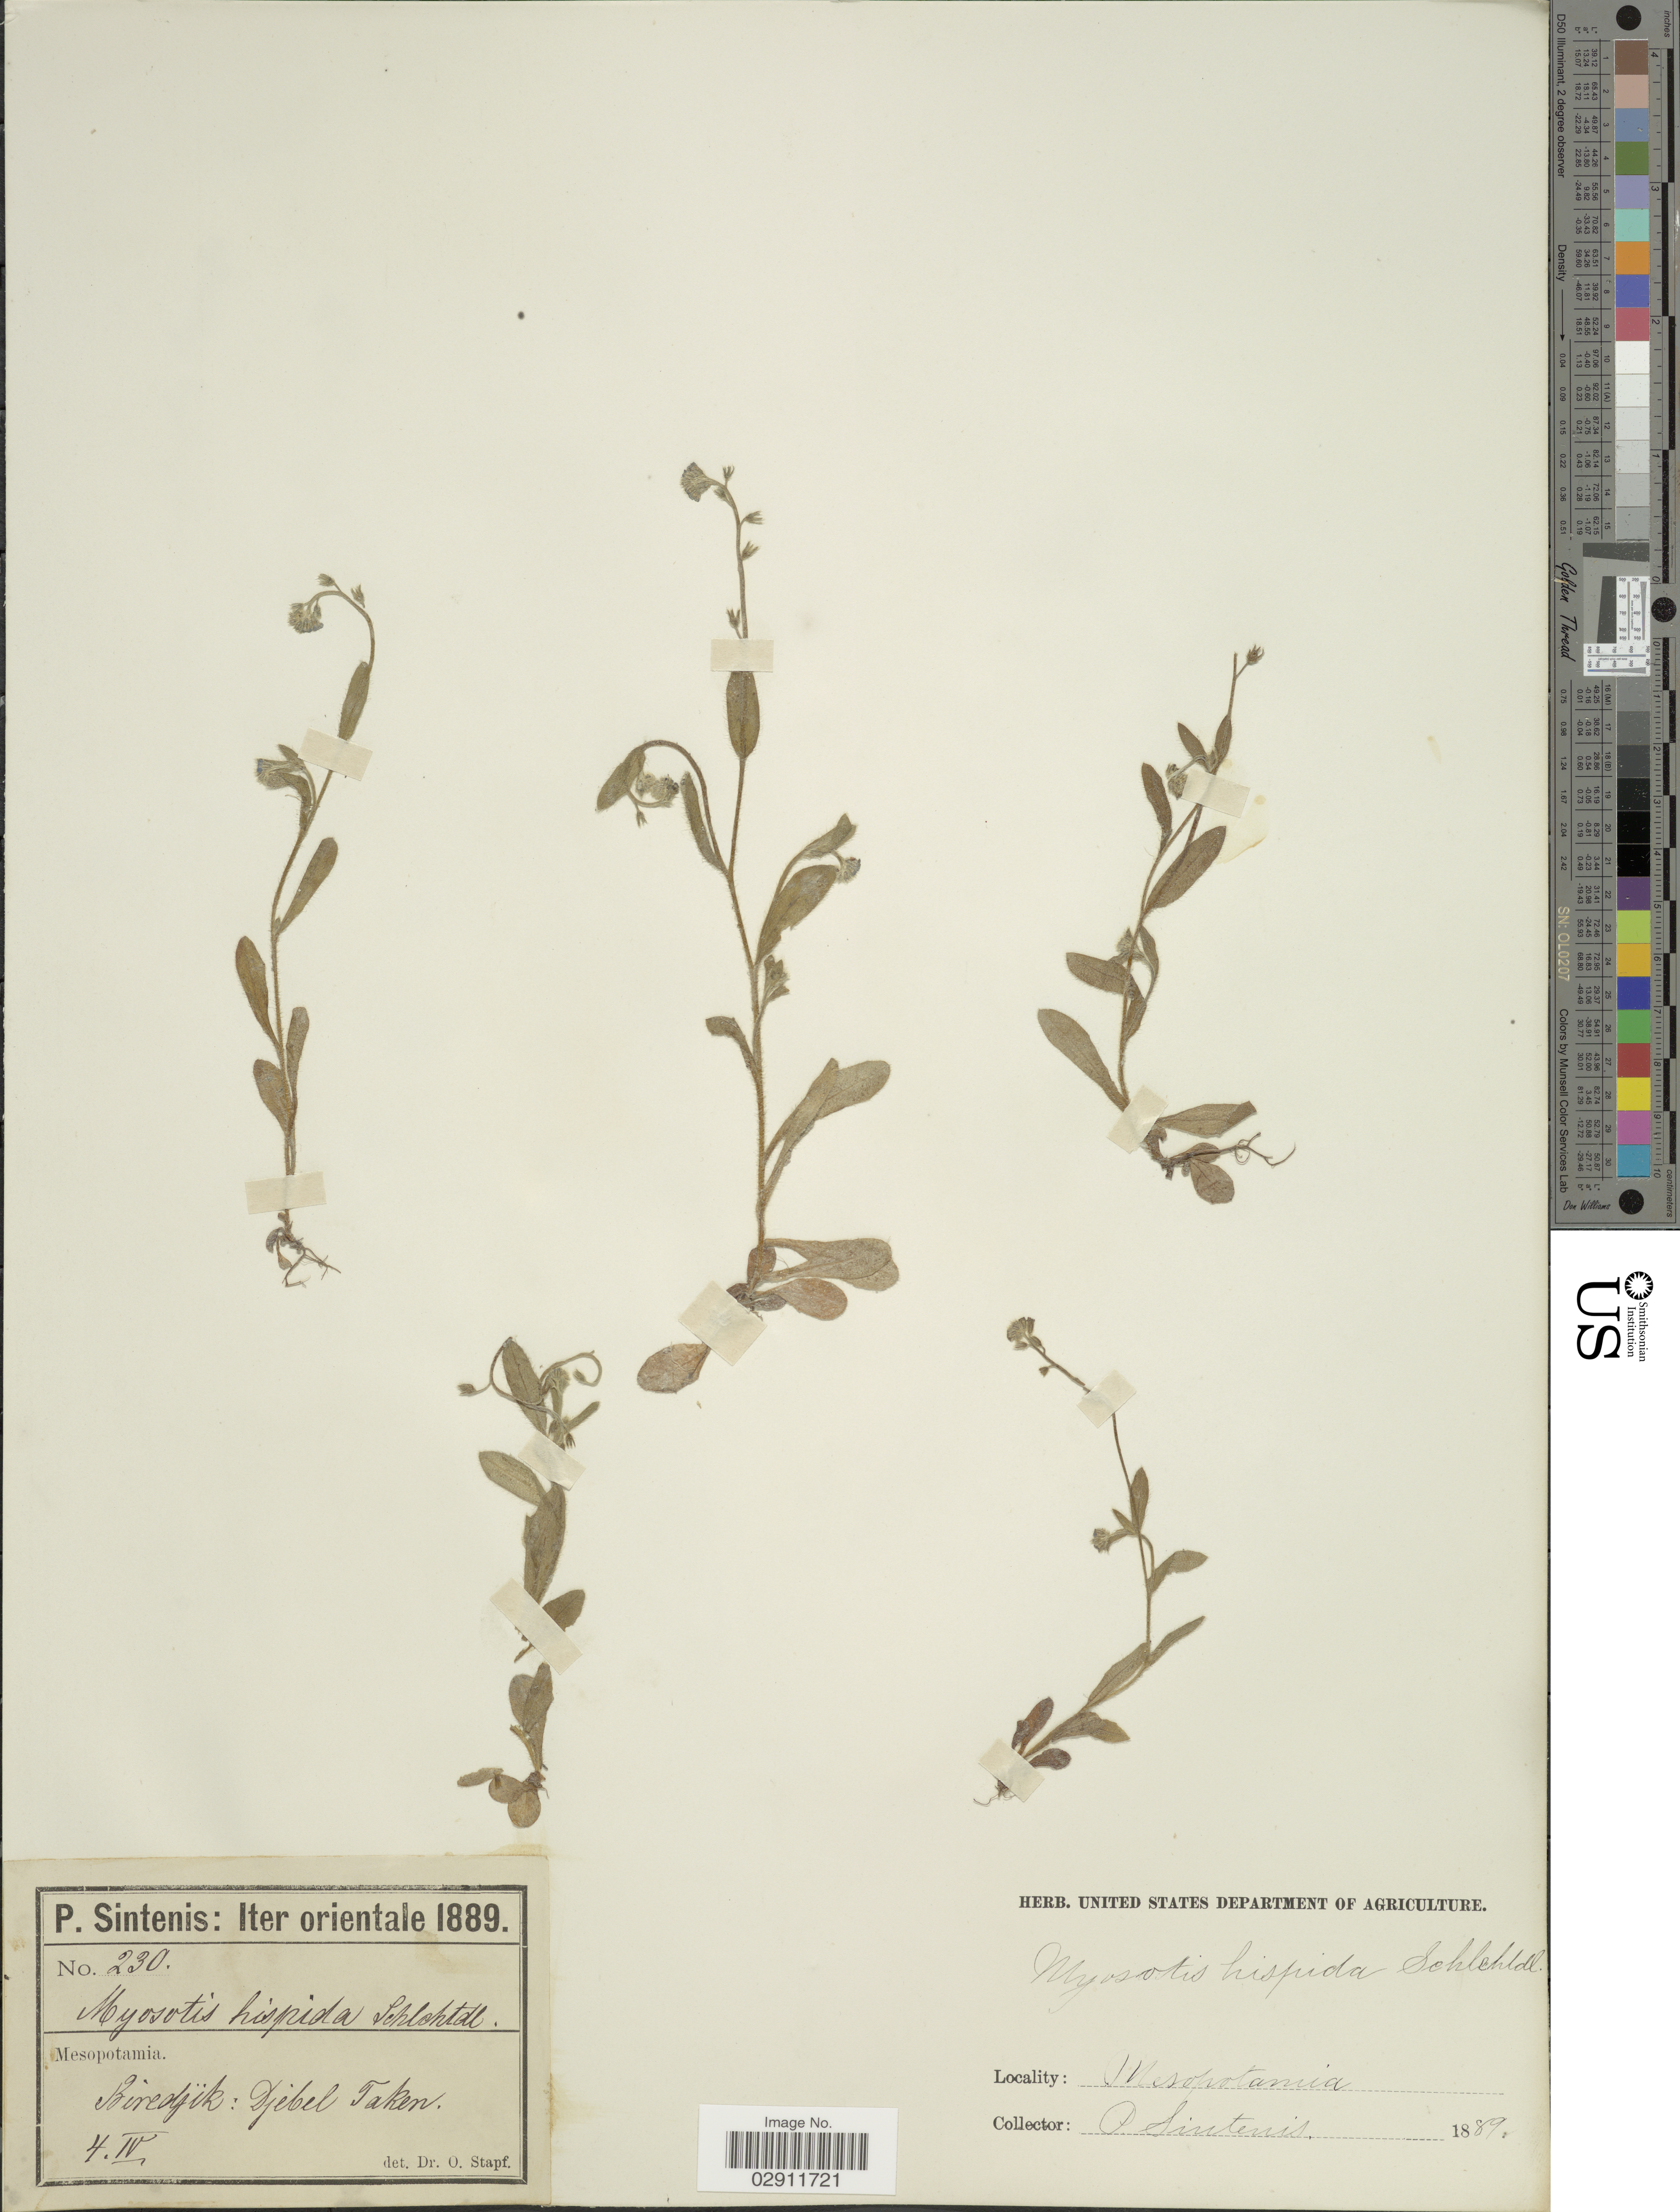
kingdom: Plantae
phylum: Tracheophyta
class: Magnoliopsida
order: Boraginales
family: Boraginaceae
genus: Myosotis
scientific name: Myosotis hispida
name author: Schltdl.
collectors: P. Sintenis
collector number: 230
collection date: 1889-04-04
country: Turkey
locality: Biredjik: Djebel Taken. Mesopotamia.